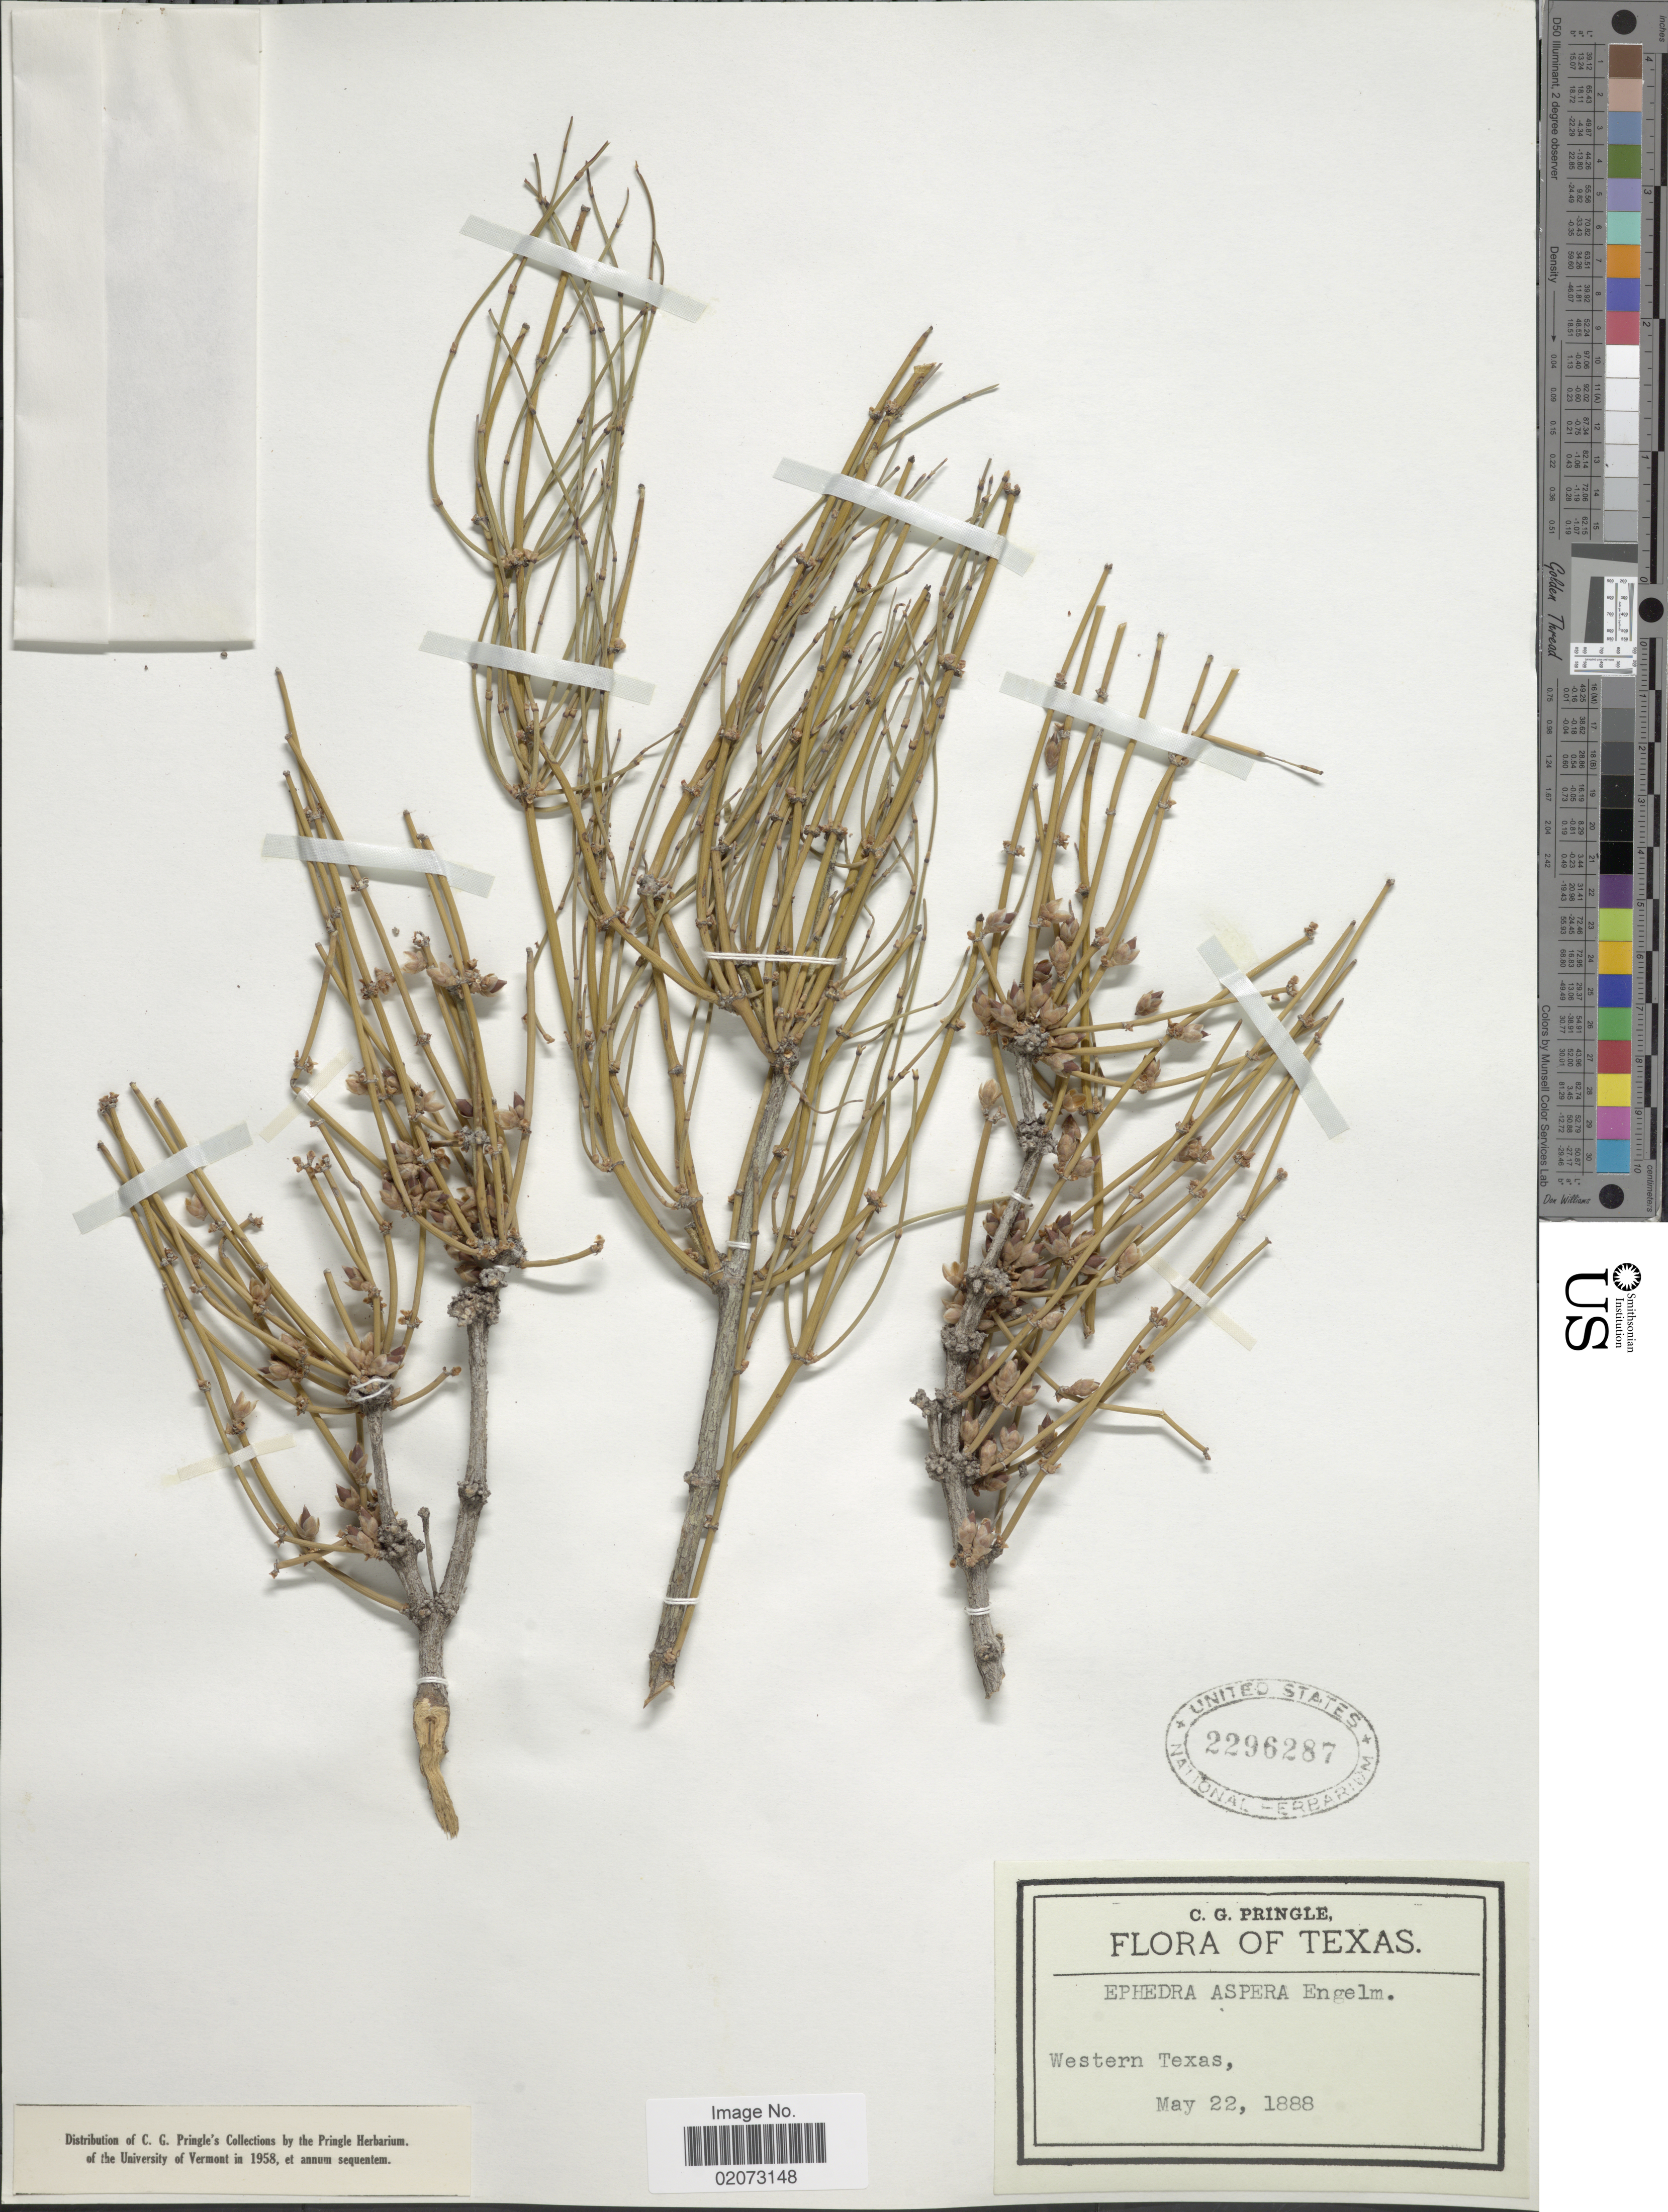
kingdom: Plantae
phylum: Tracheophyta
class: Gnetopsida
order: Ephedrales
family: Ephedraceae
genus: Ephedra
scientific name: Ephedra aspera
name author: Engelm. ex S. Watson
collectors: C. G. Pringle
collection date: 1888-05-22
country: United States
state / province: Texas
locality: Western Texas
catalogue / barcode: US 2296287